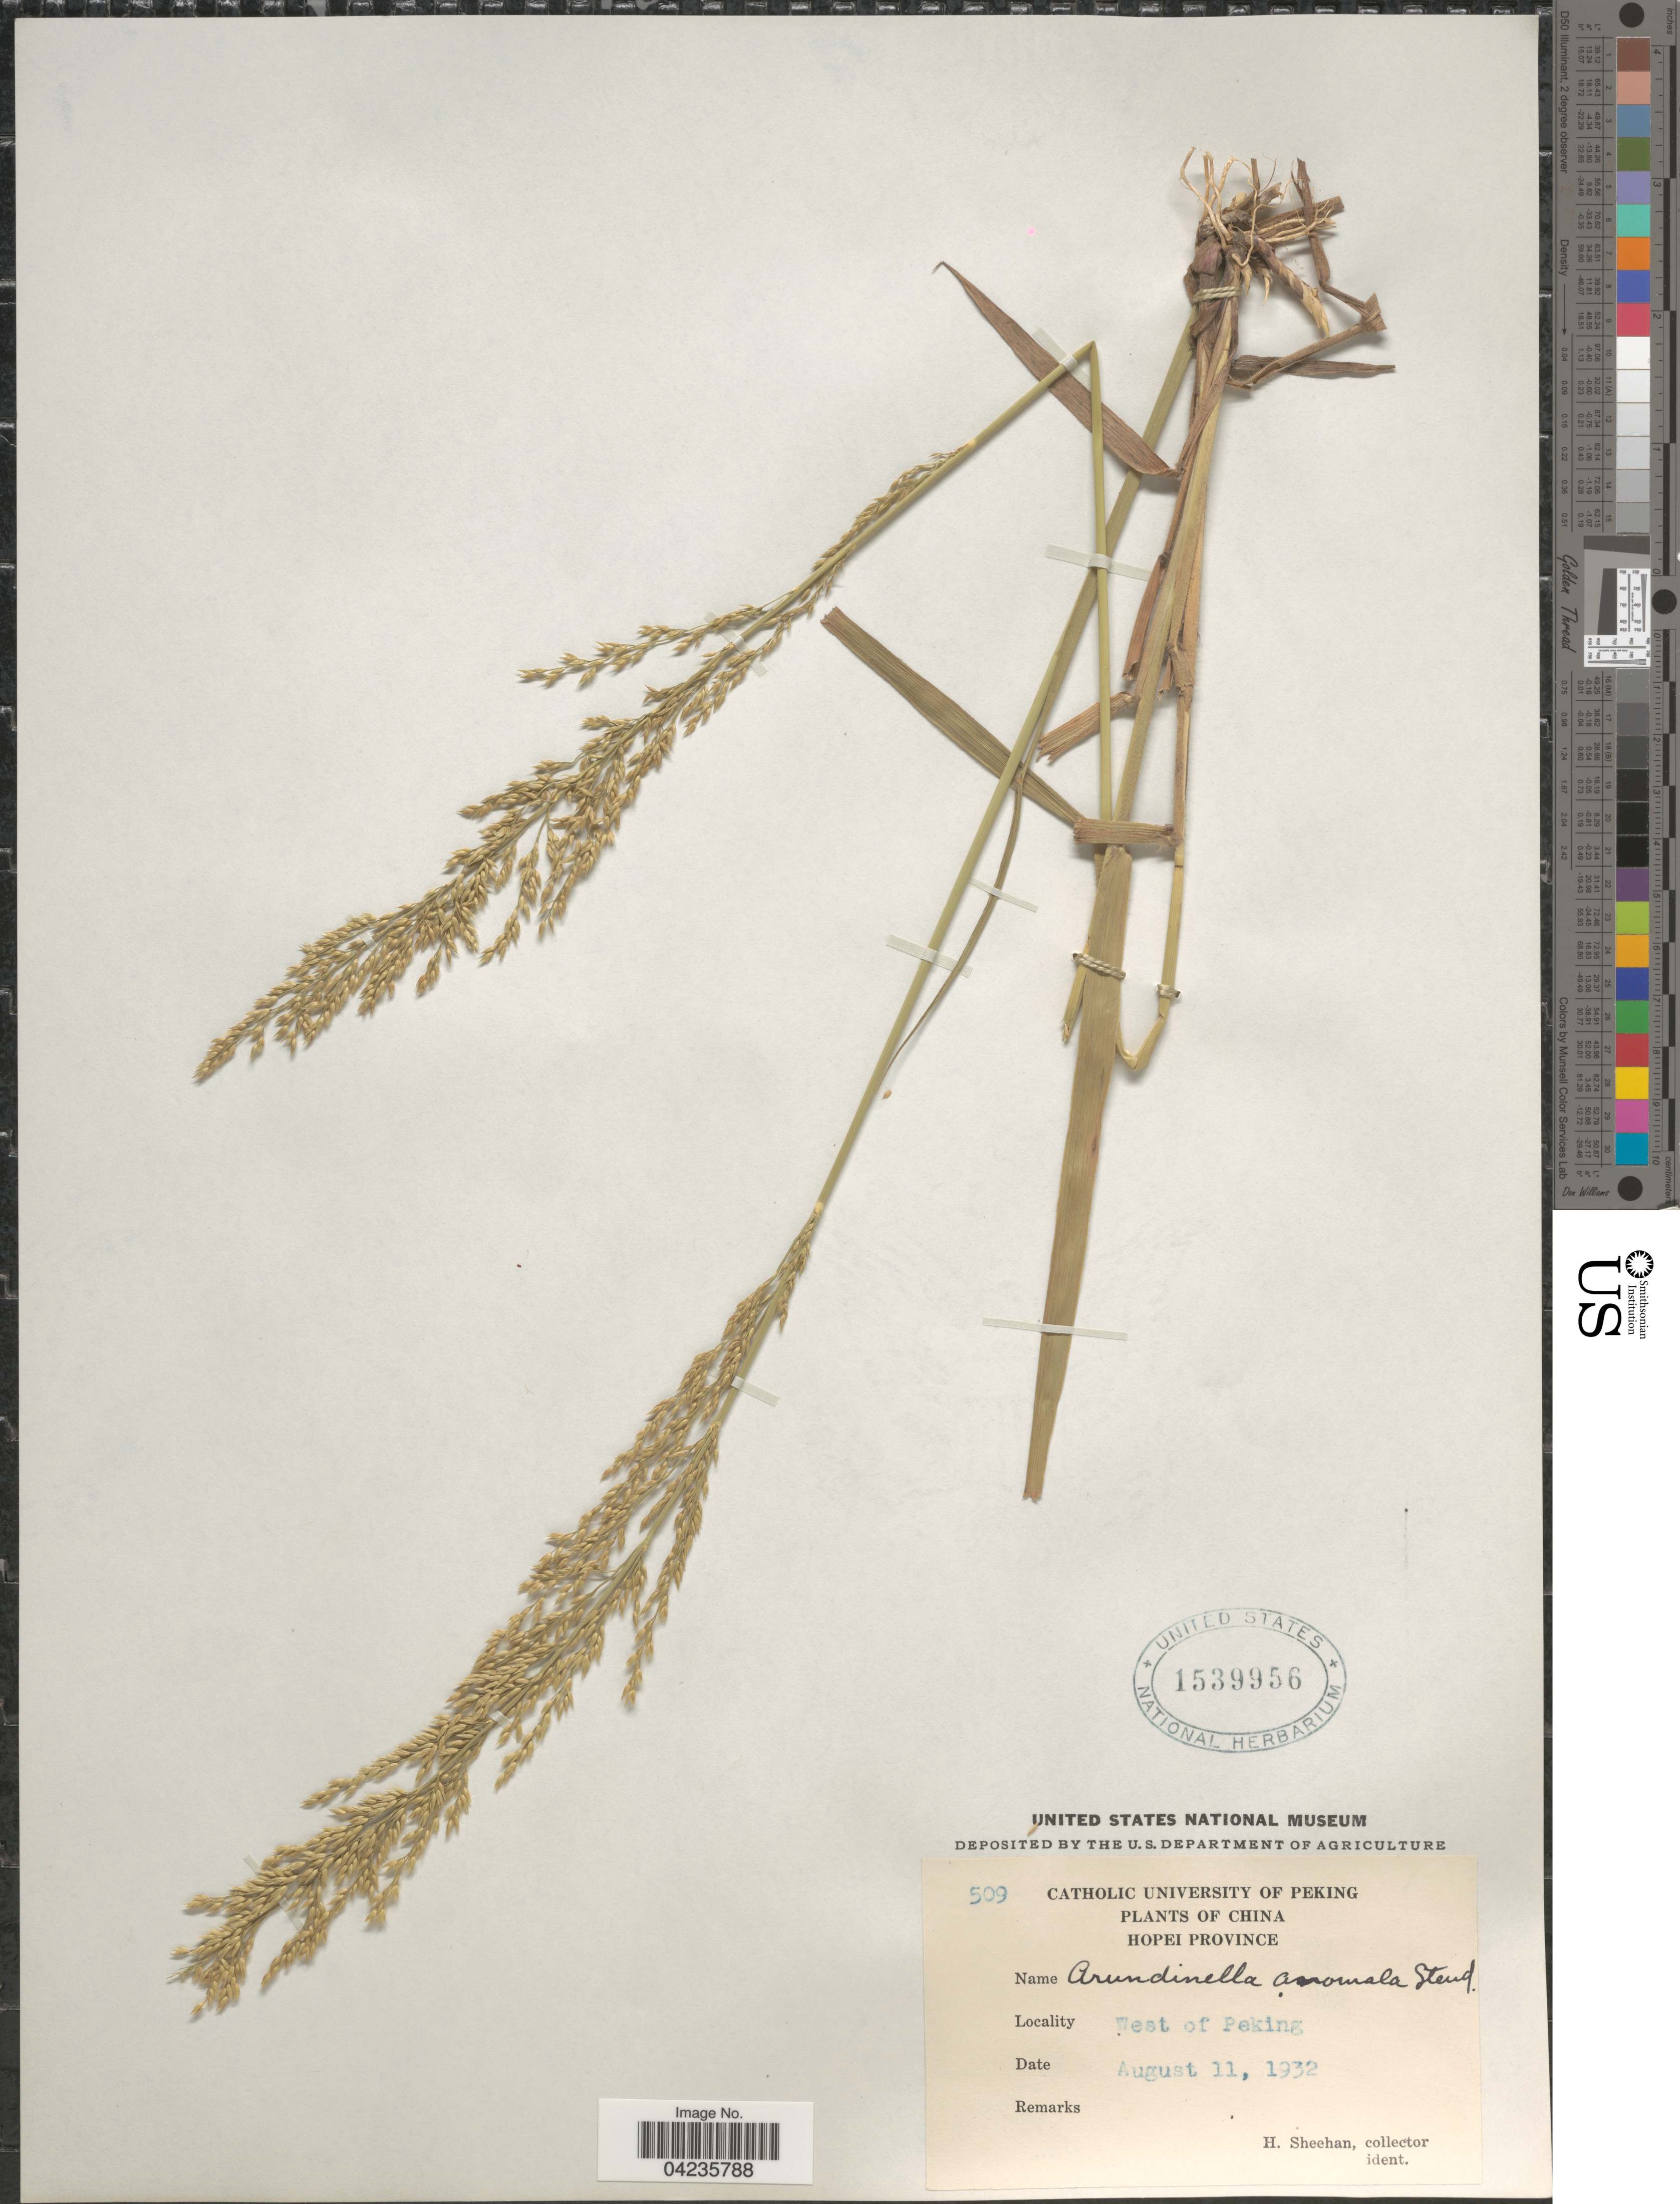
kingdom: Plantae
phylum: Tracheophyta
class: Liliopsida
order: Poales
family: Poaceae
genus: Arundinella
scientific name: Arundinella hirta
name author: (Thunb.) Tanaka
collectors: H. Sheehan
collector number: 509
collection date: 1932-08-11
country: China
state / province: Hebei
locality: Hopei Province. West of Peking.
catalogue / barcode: US 1539956